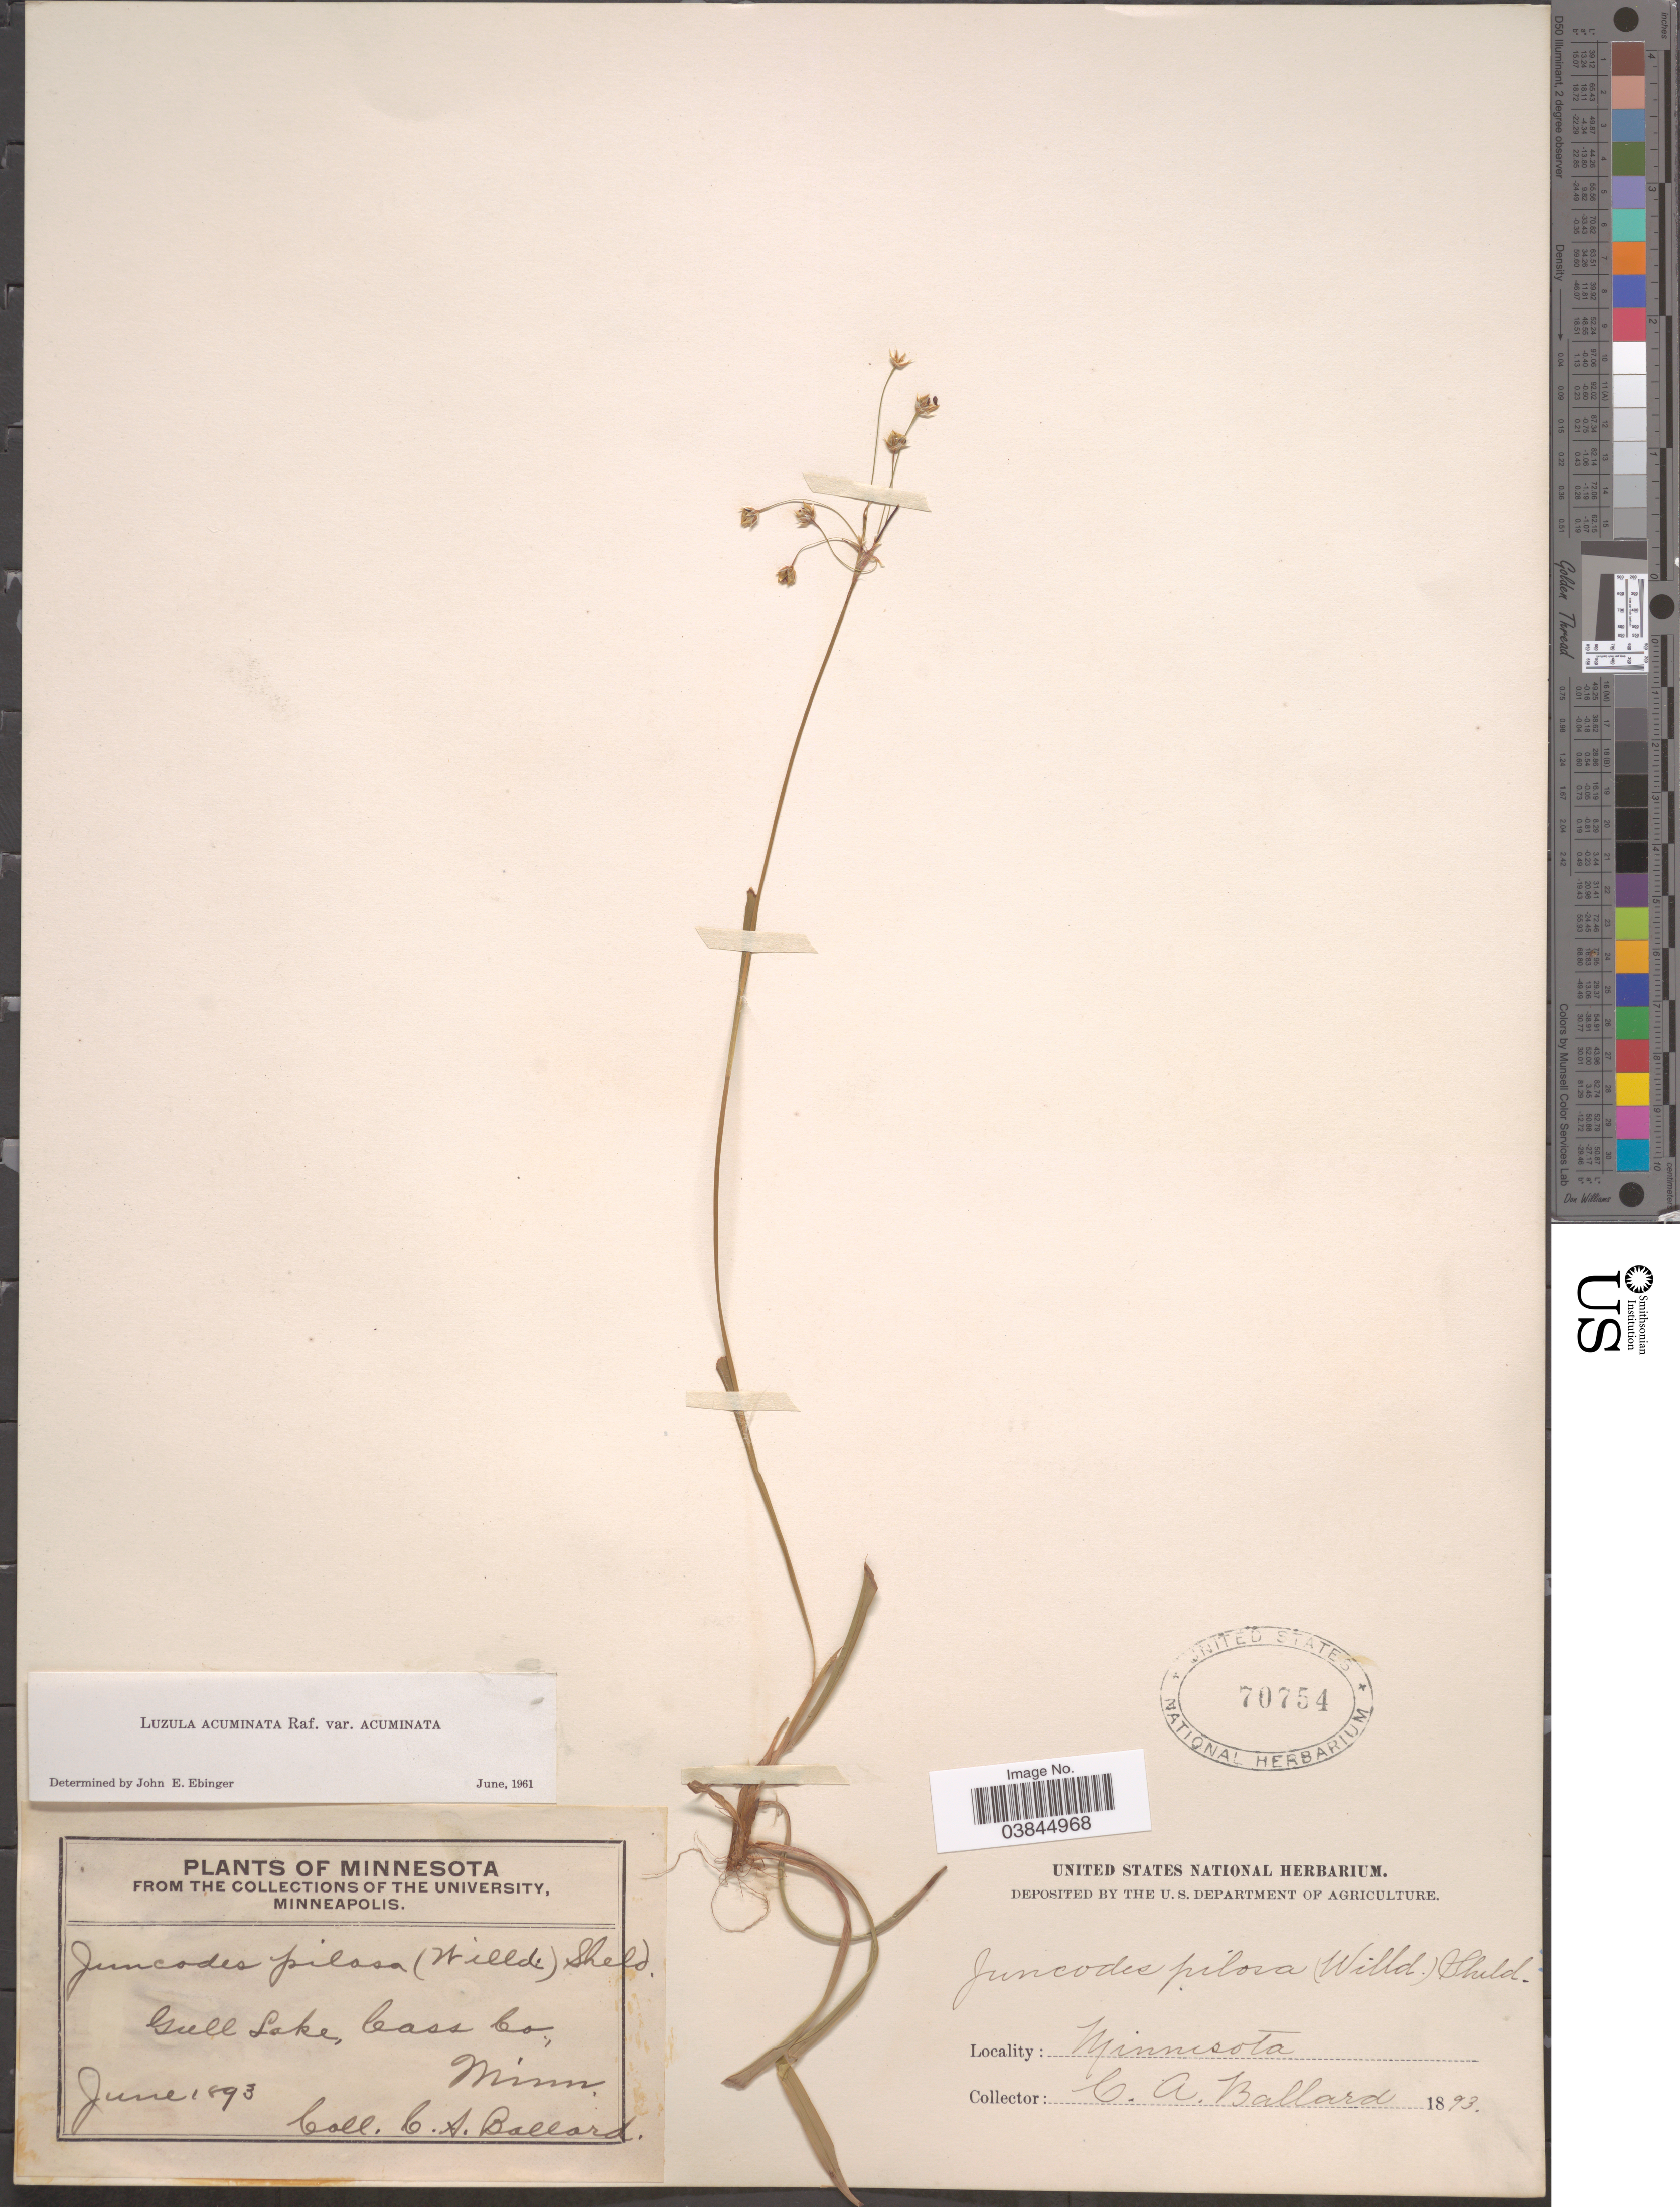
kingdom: Plantae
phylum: Tracheophyta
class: Liliopsida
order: Poales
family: Juncaceae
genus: Luzula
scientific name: Luzula acuminata var. acuminata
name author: Raf.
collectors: C. A. Ballard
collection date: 1893-06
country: United States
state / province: Minnesota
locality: Gull Lake, Bass Co.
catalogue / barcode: US 70754